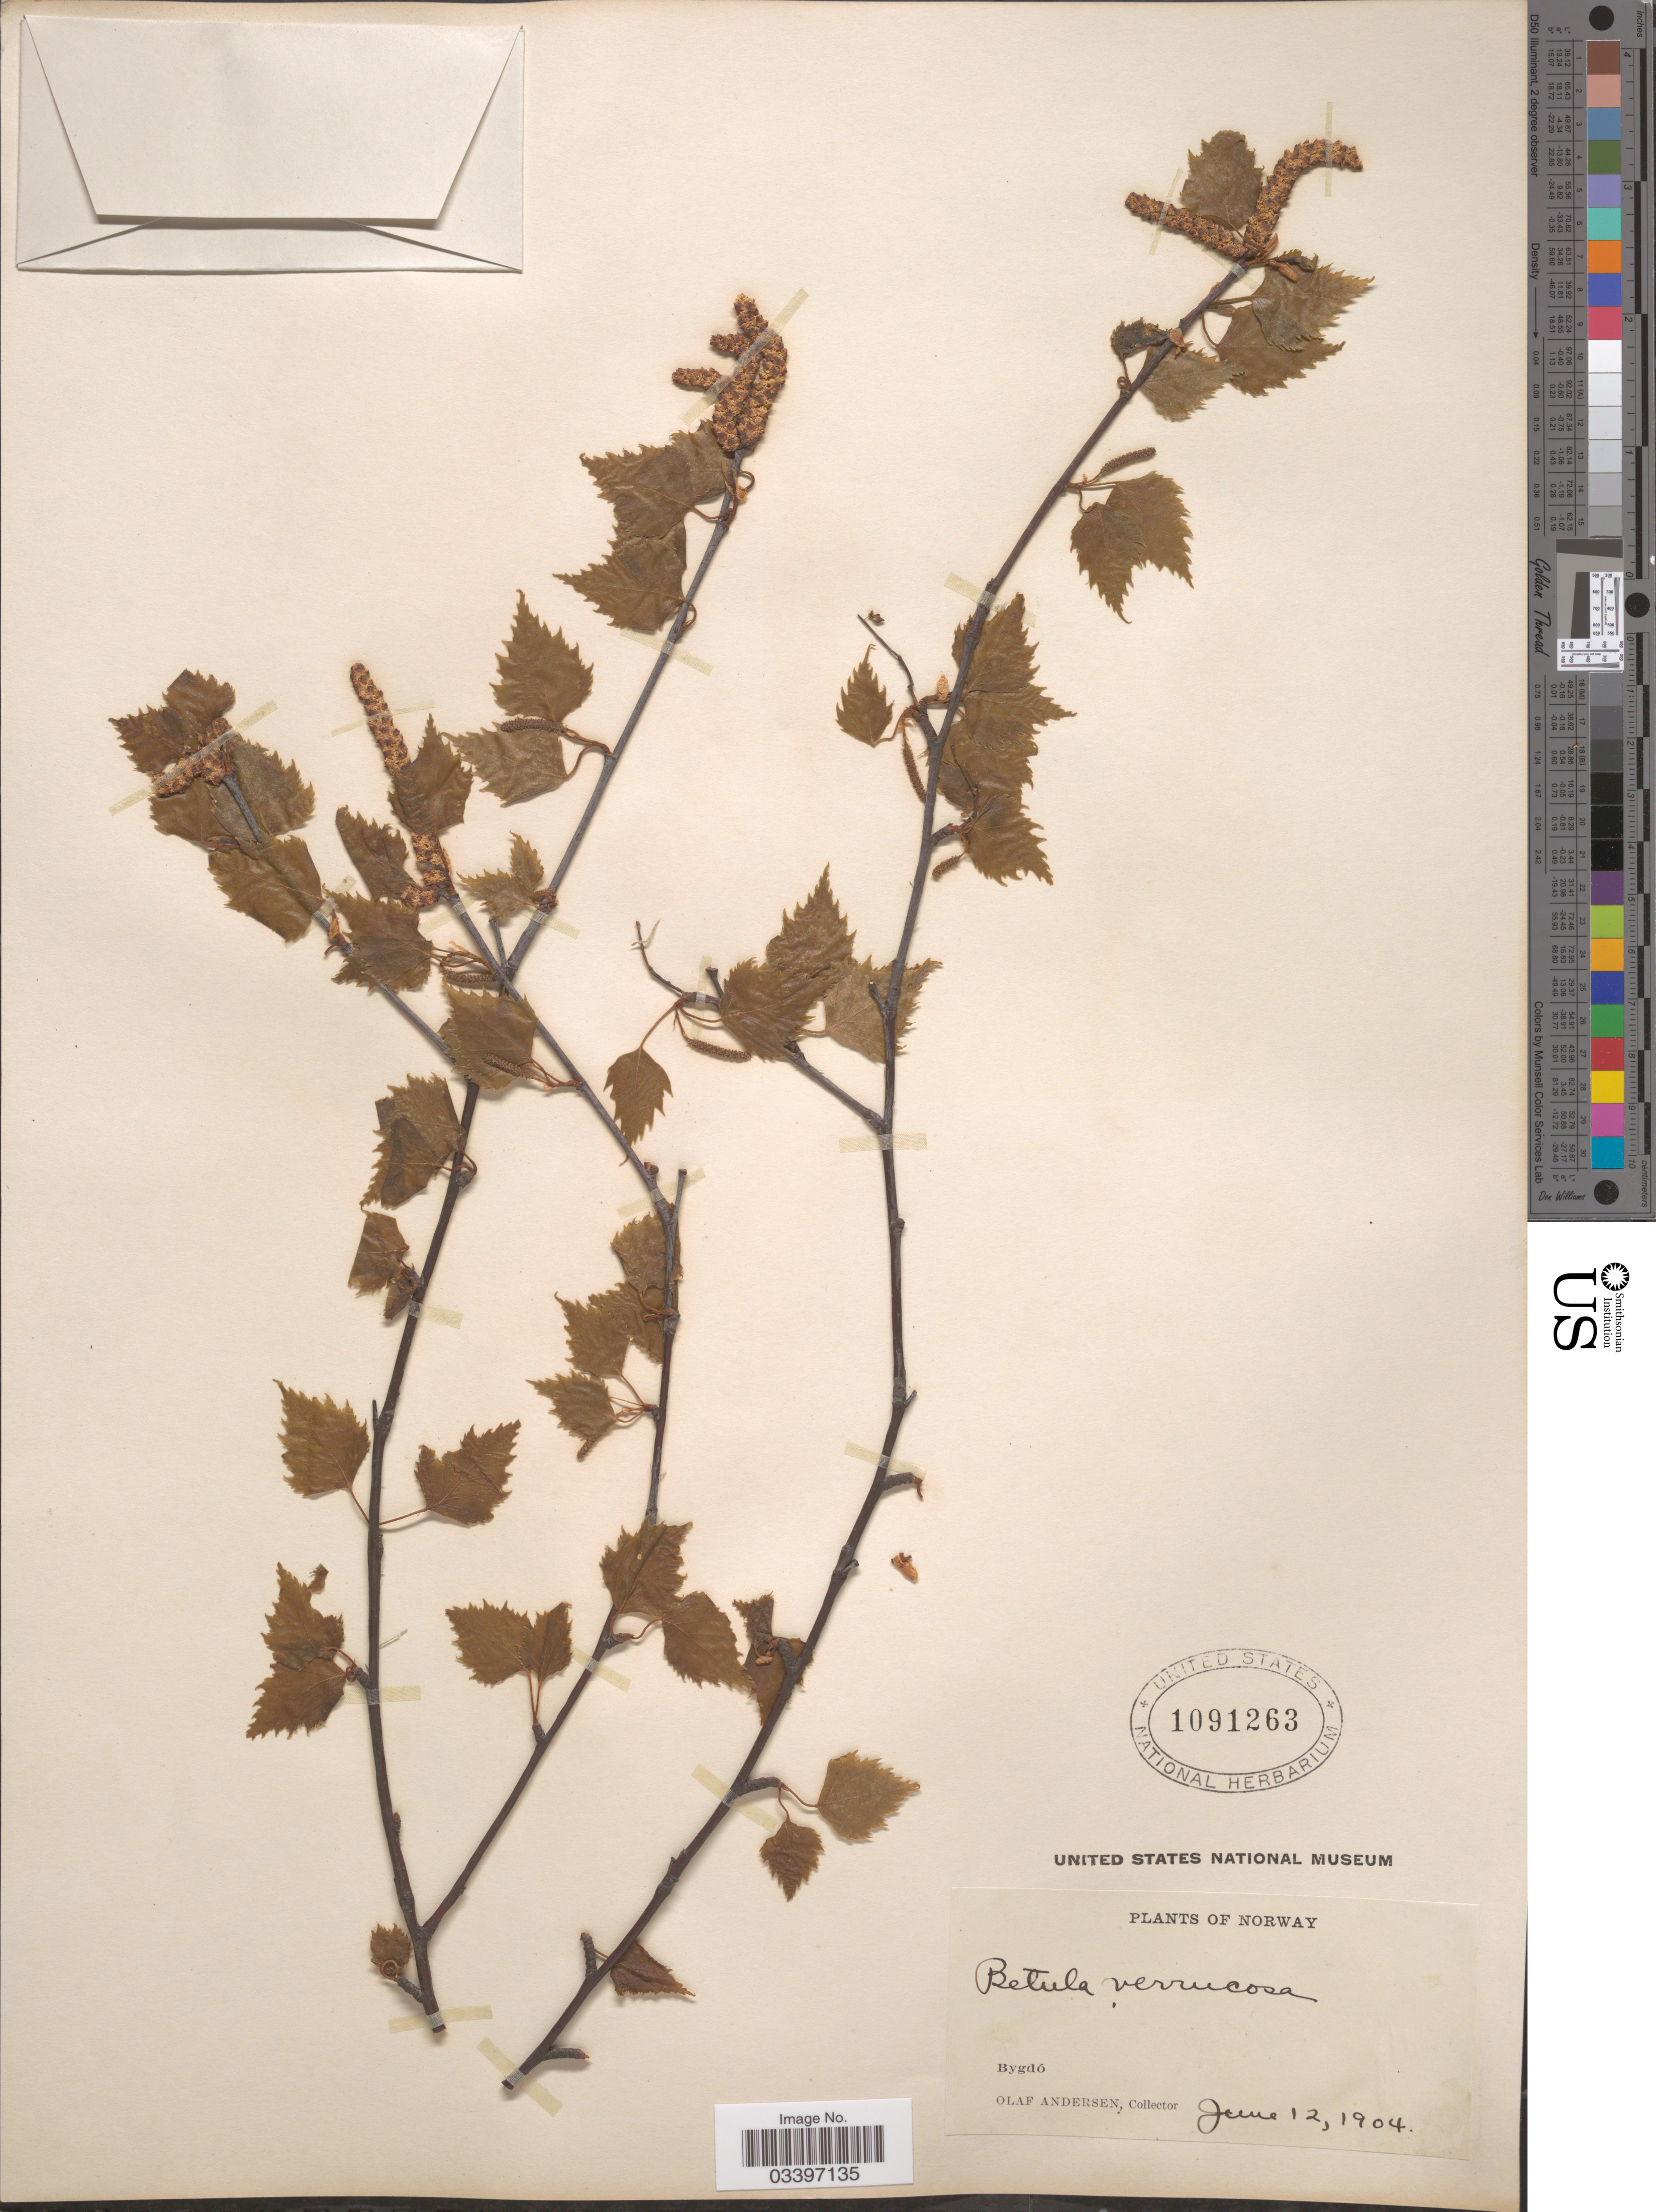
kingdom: Plantae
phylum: Tracheophyta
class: Magnoliopsida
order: Fagales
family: Betulaceae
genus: Betula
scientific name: Betula verrucosa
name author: Ehrh.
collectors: O. Andersen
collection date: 1904-06-12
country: Norway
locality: Bygdó.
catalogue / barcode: US 1091263